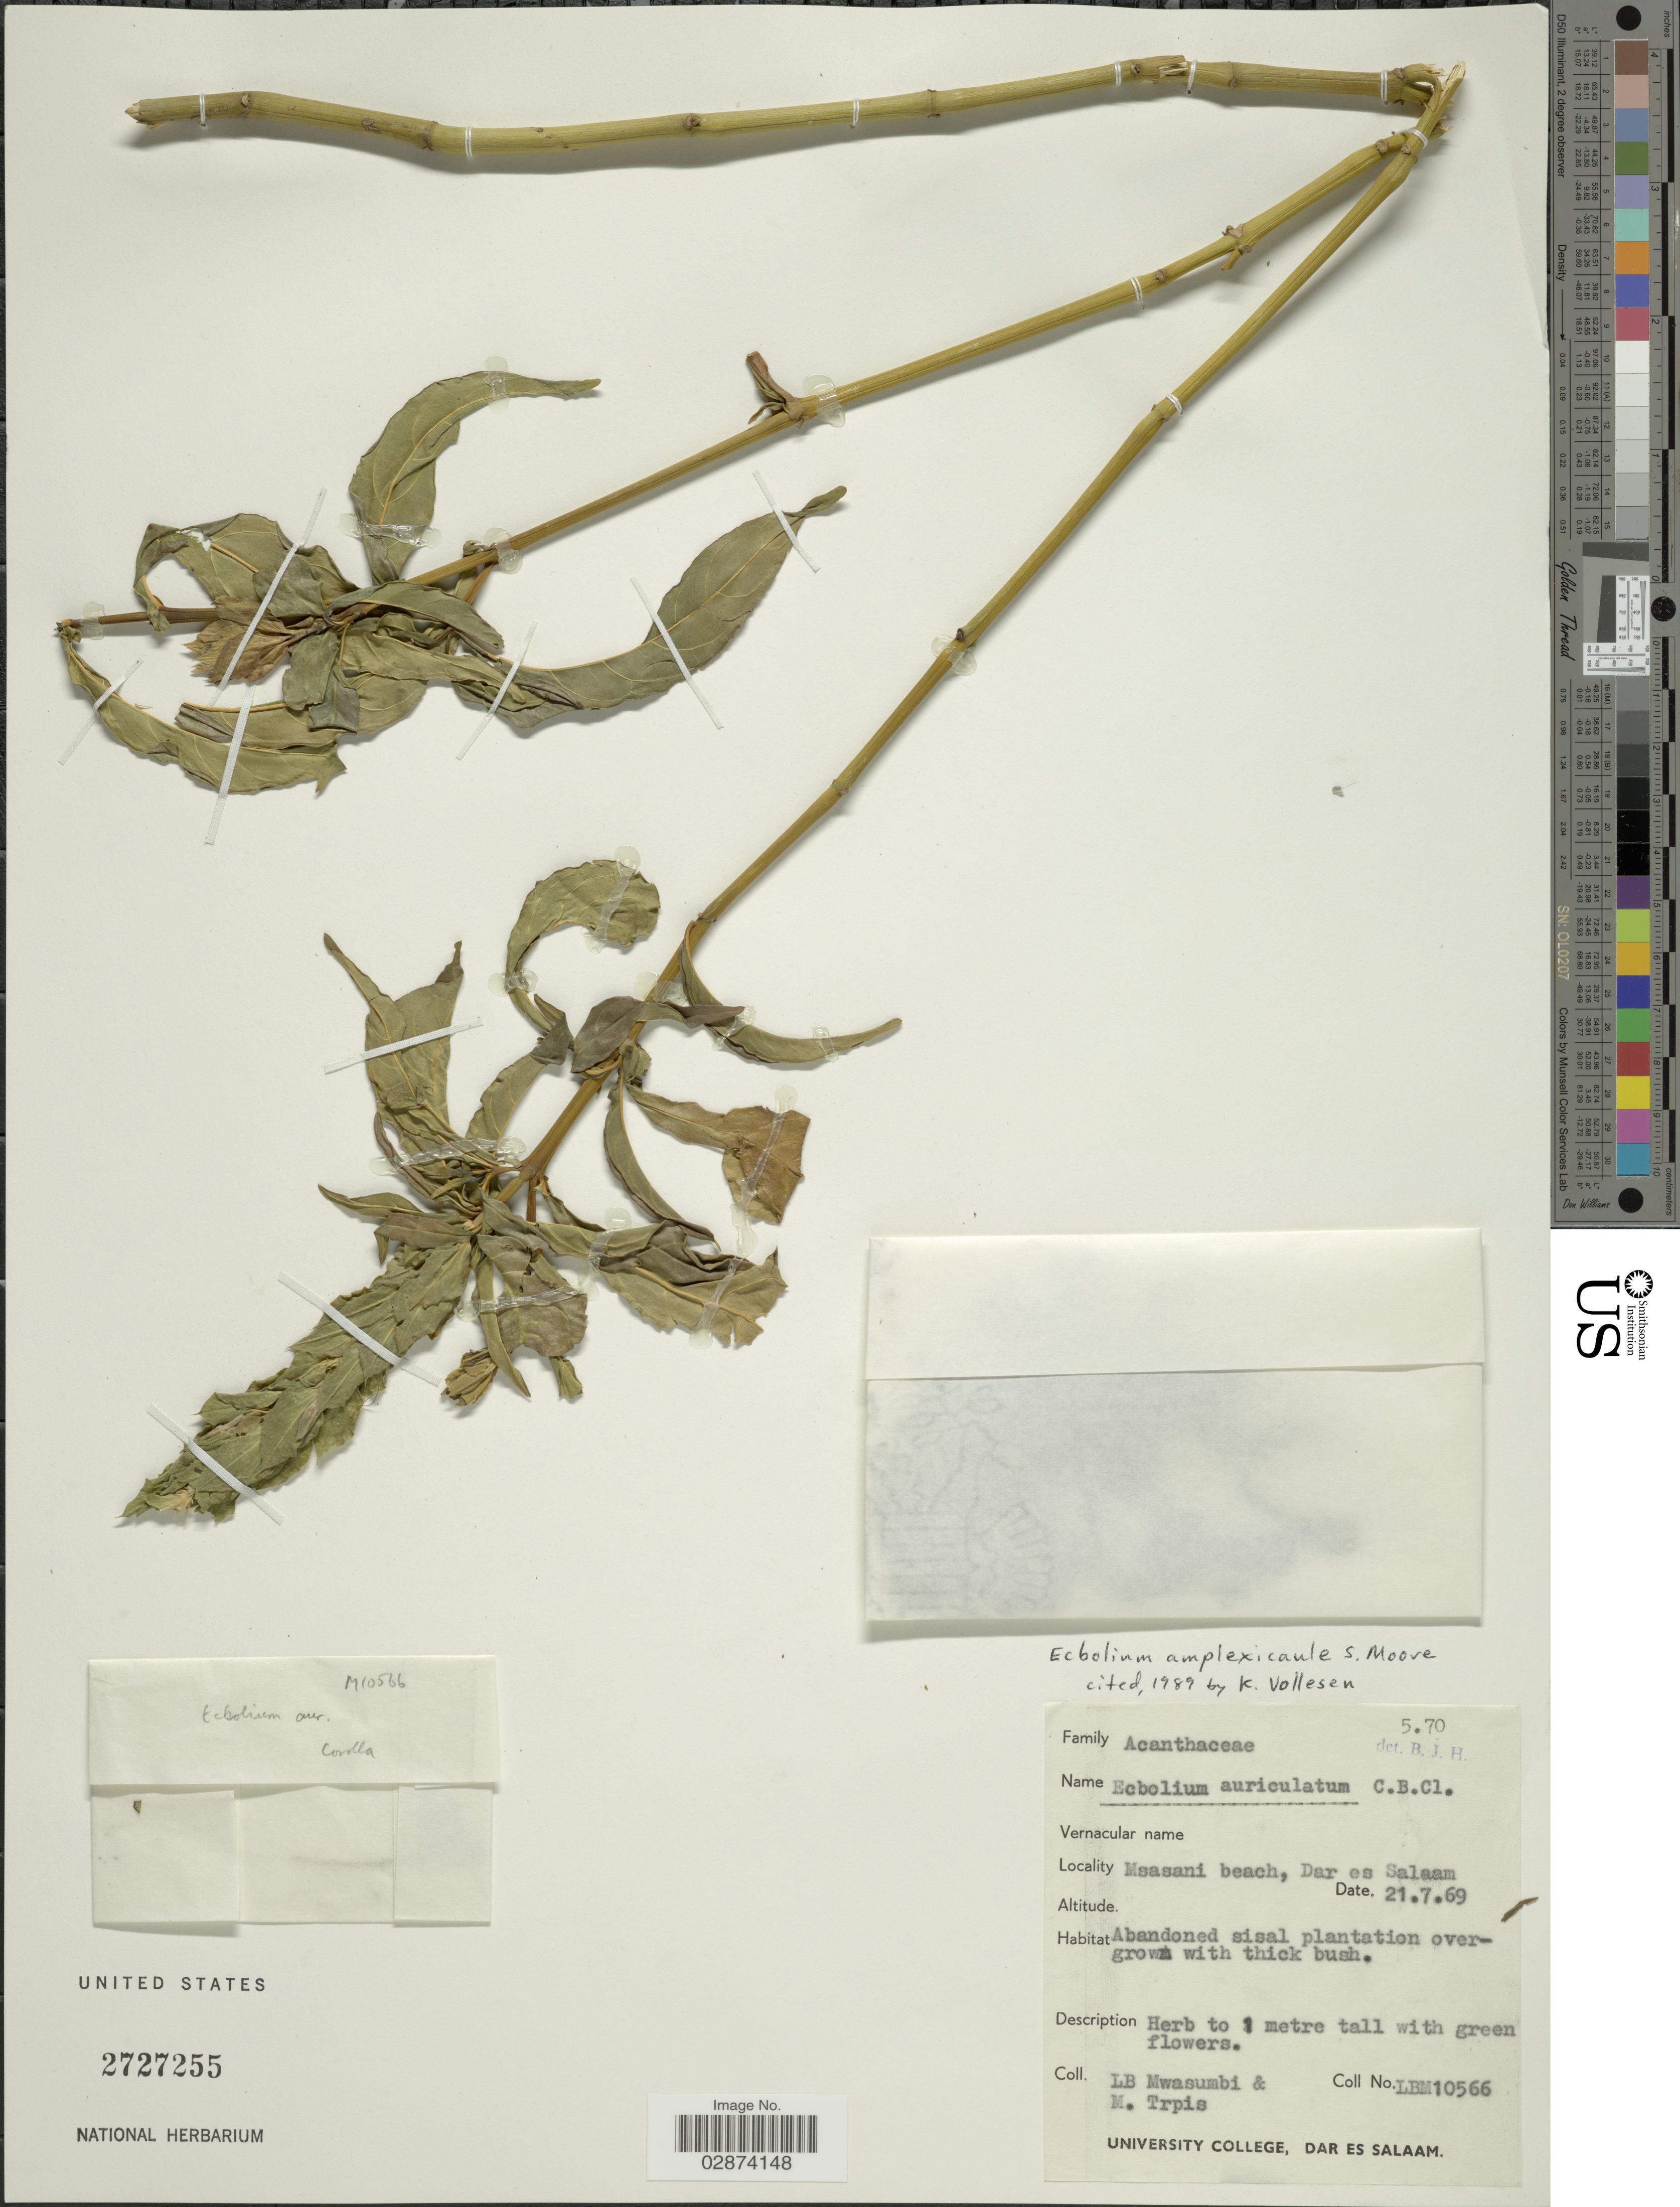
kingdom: Plantae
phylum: Tracheophyta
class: Magnoliopsida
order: Lamiales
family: Acanthaceae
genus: Ecbolium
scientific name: Ecbolium amplexicaule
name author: C.B. Clarke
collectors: L. Mwasumbi & M. Trpis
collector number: LBM10566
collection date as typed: Transcribed d/m/y: 21/7/69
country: Tanzania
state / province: Dar es Salaam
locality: Msasani beach.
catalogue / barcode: US 2727255